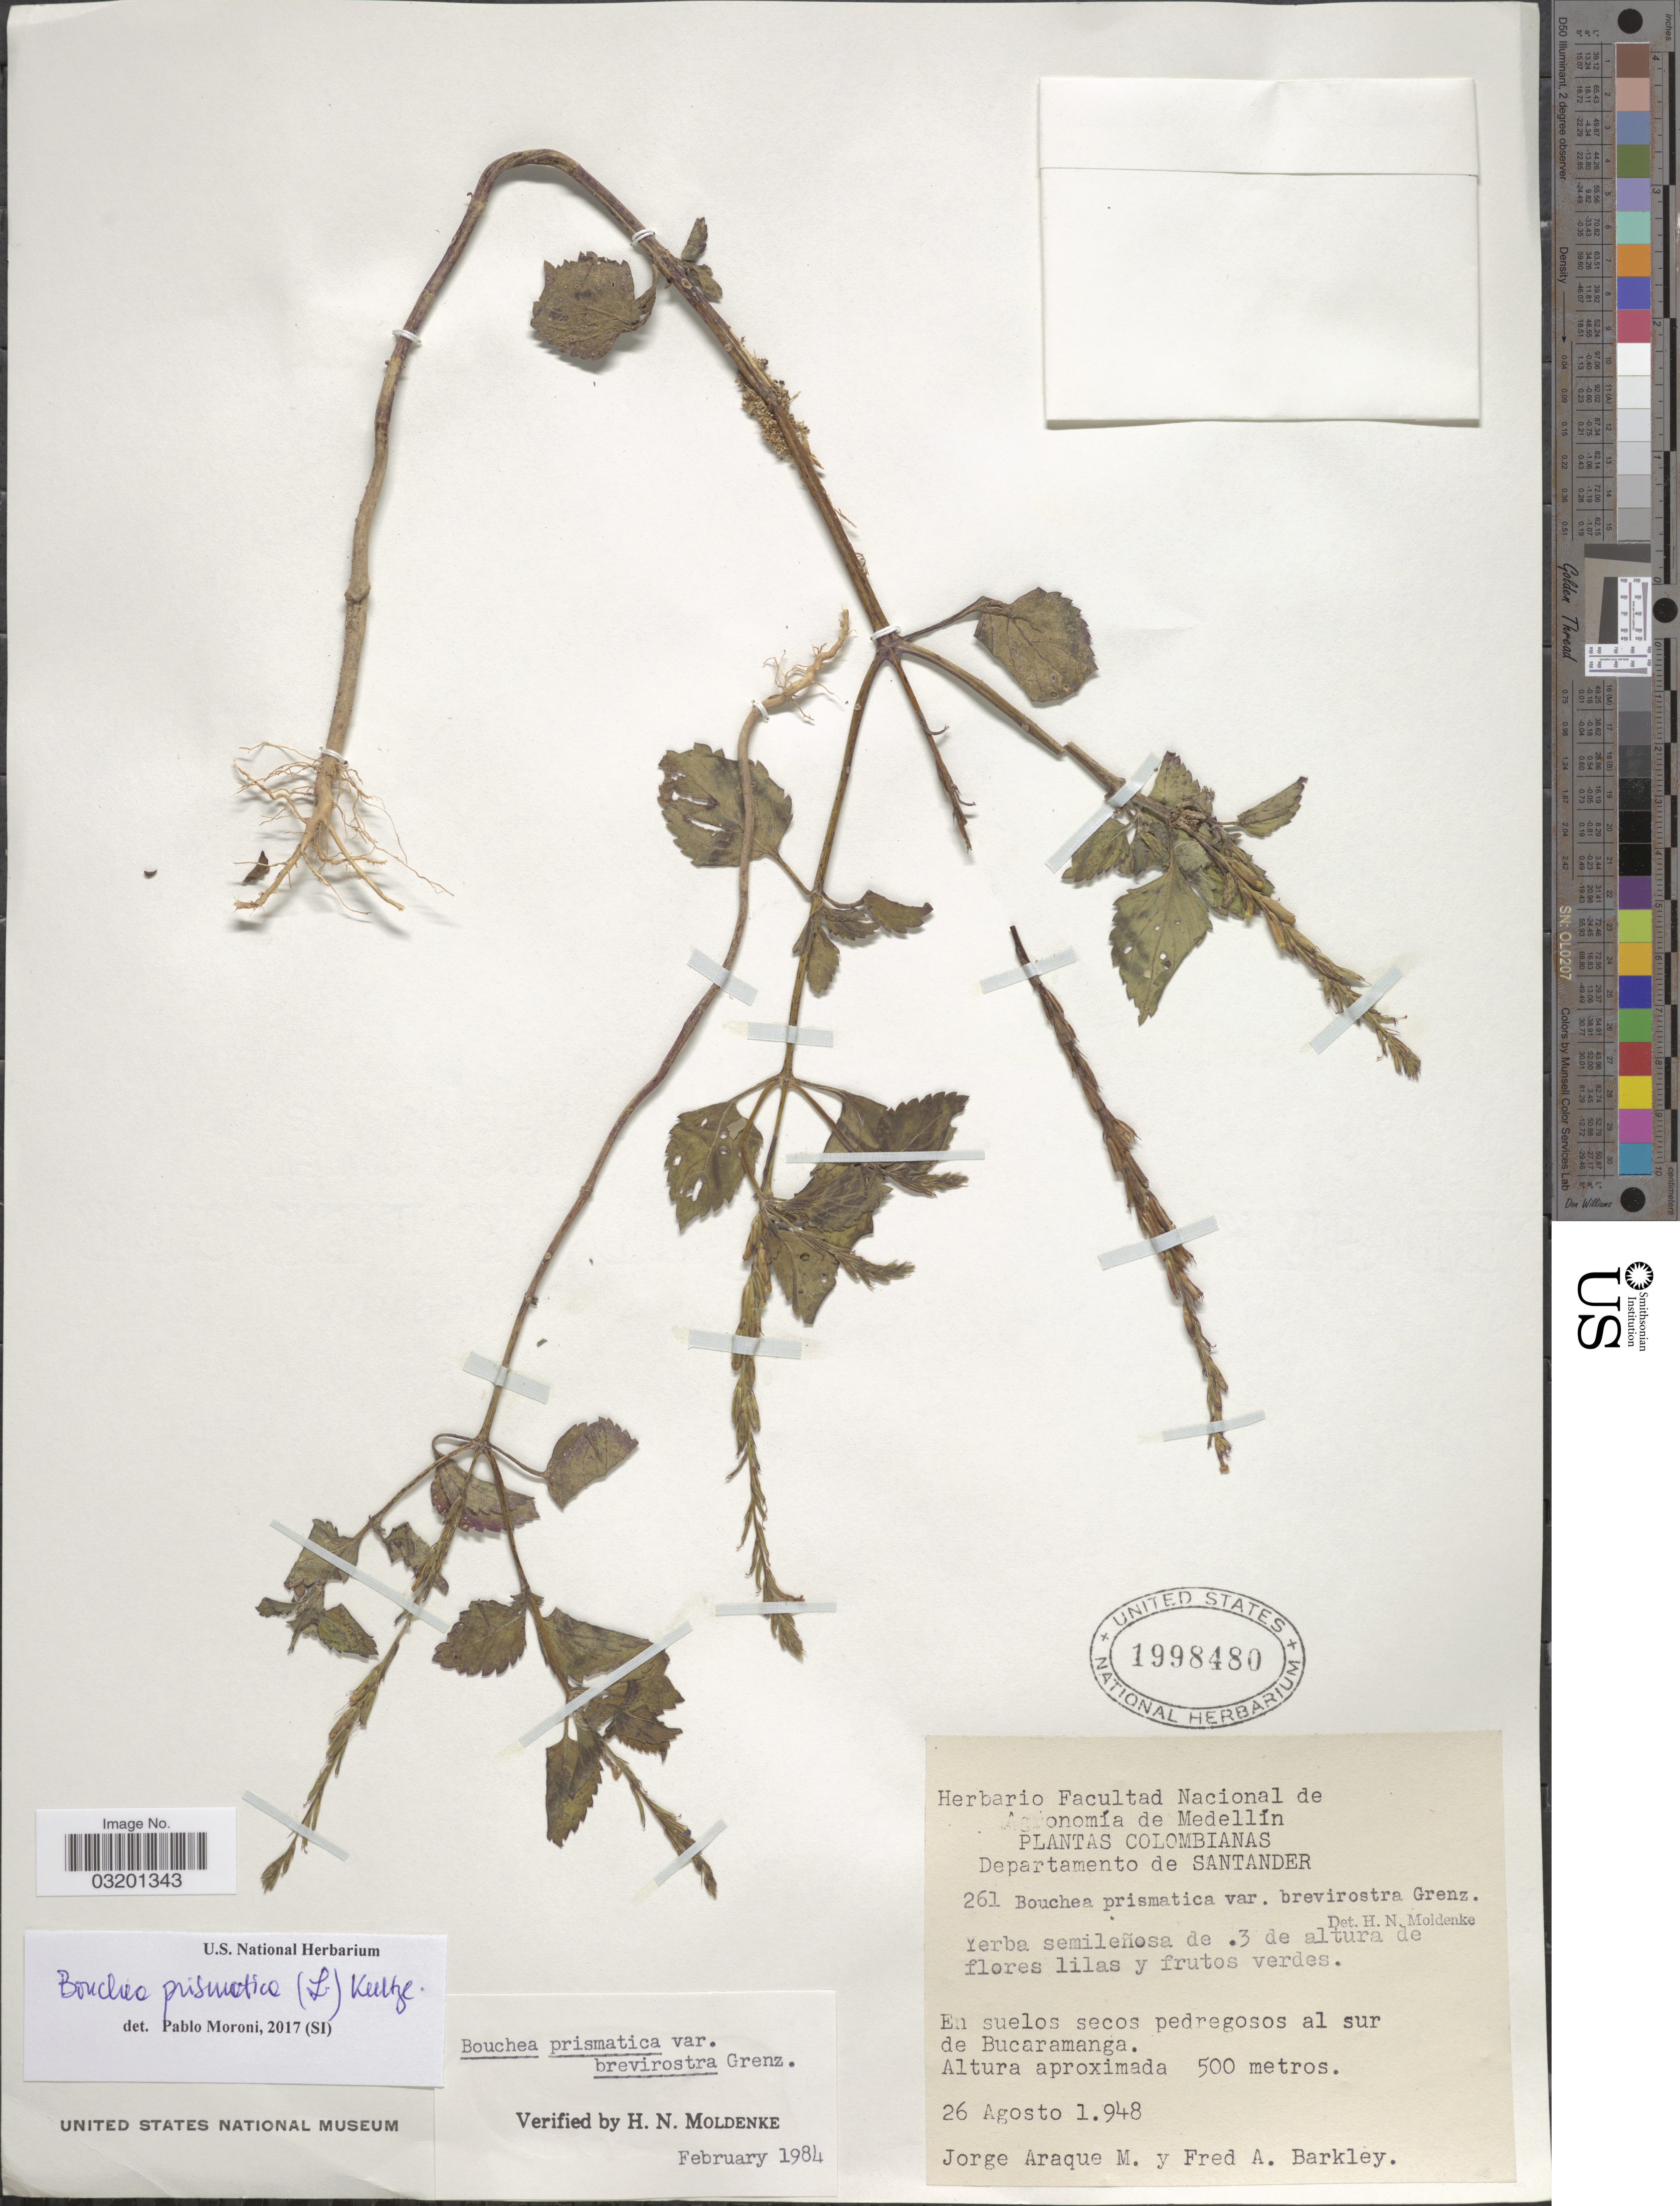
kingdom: Plantae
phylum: Tracheophyta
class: Magnoliopsida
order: Lamiales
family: Verbenaceae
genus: Bouchea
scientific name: Bouchea prismatica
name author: (L.) Kuntze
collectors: J. Araque Molina & F. A. Barkley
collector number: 261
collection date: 1948-08-26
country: Colombia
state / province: Santander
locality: Departamento de Santander, En suelos secos pedregosos al sur de Bucaramanga.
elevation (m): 500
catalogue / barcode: US 1998480